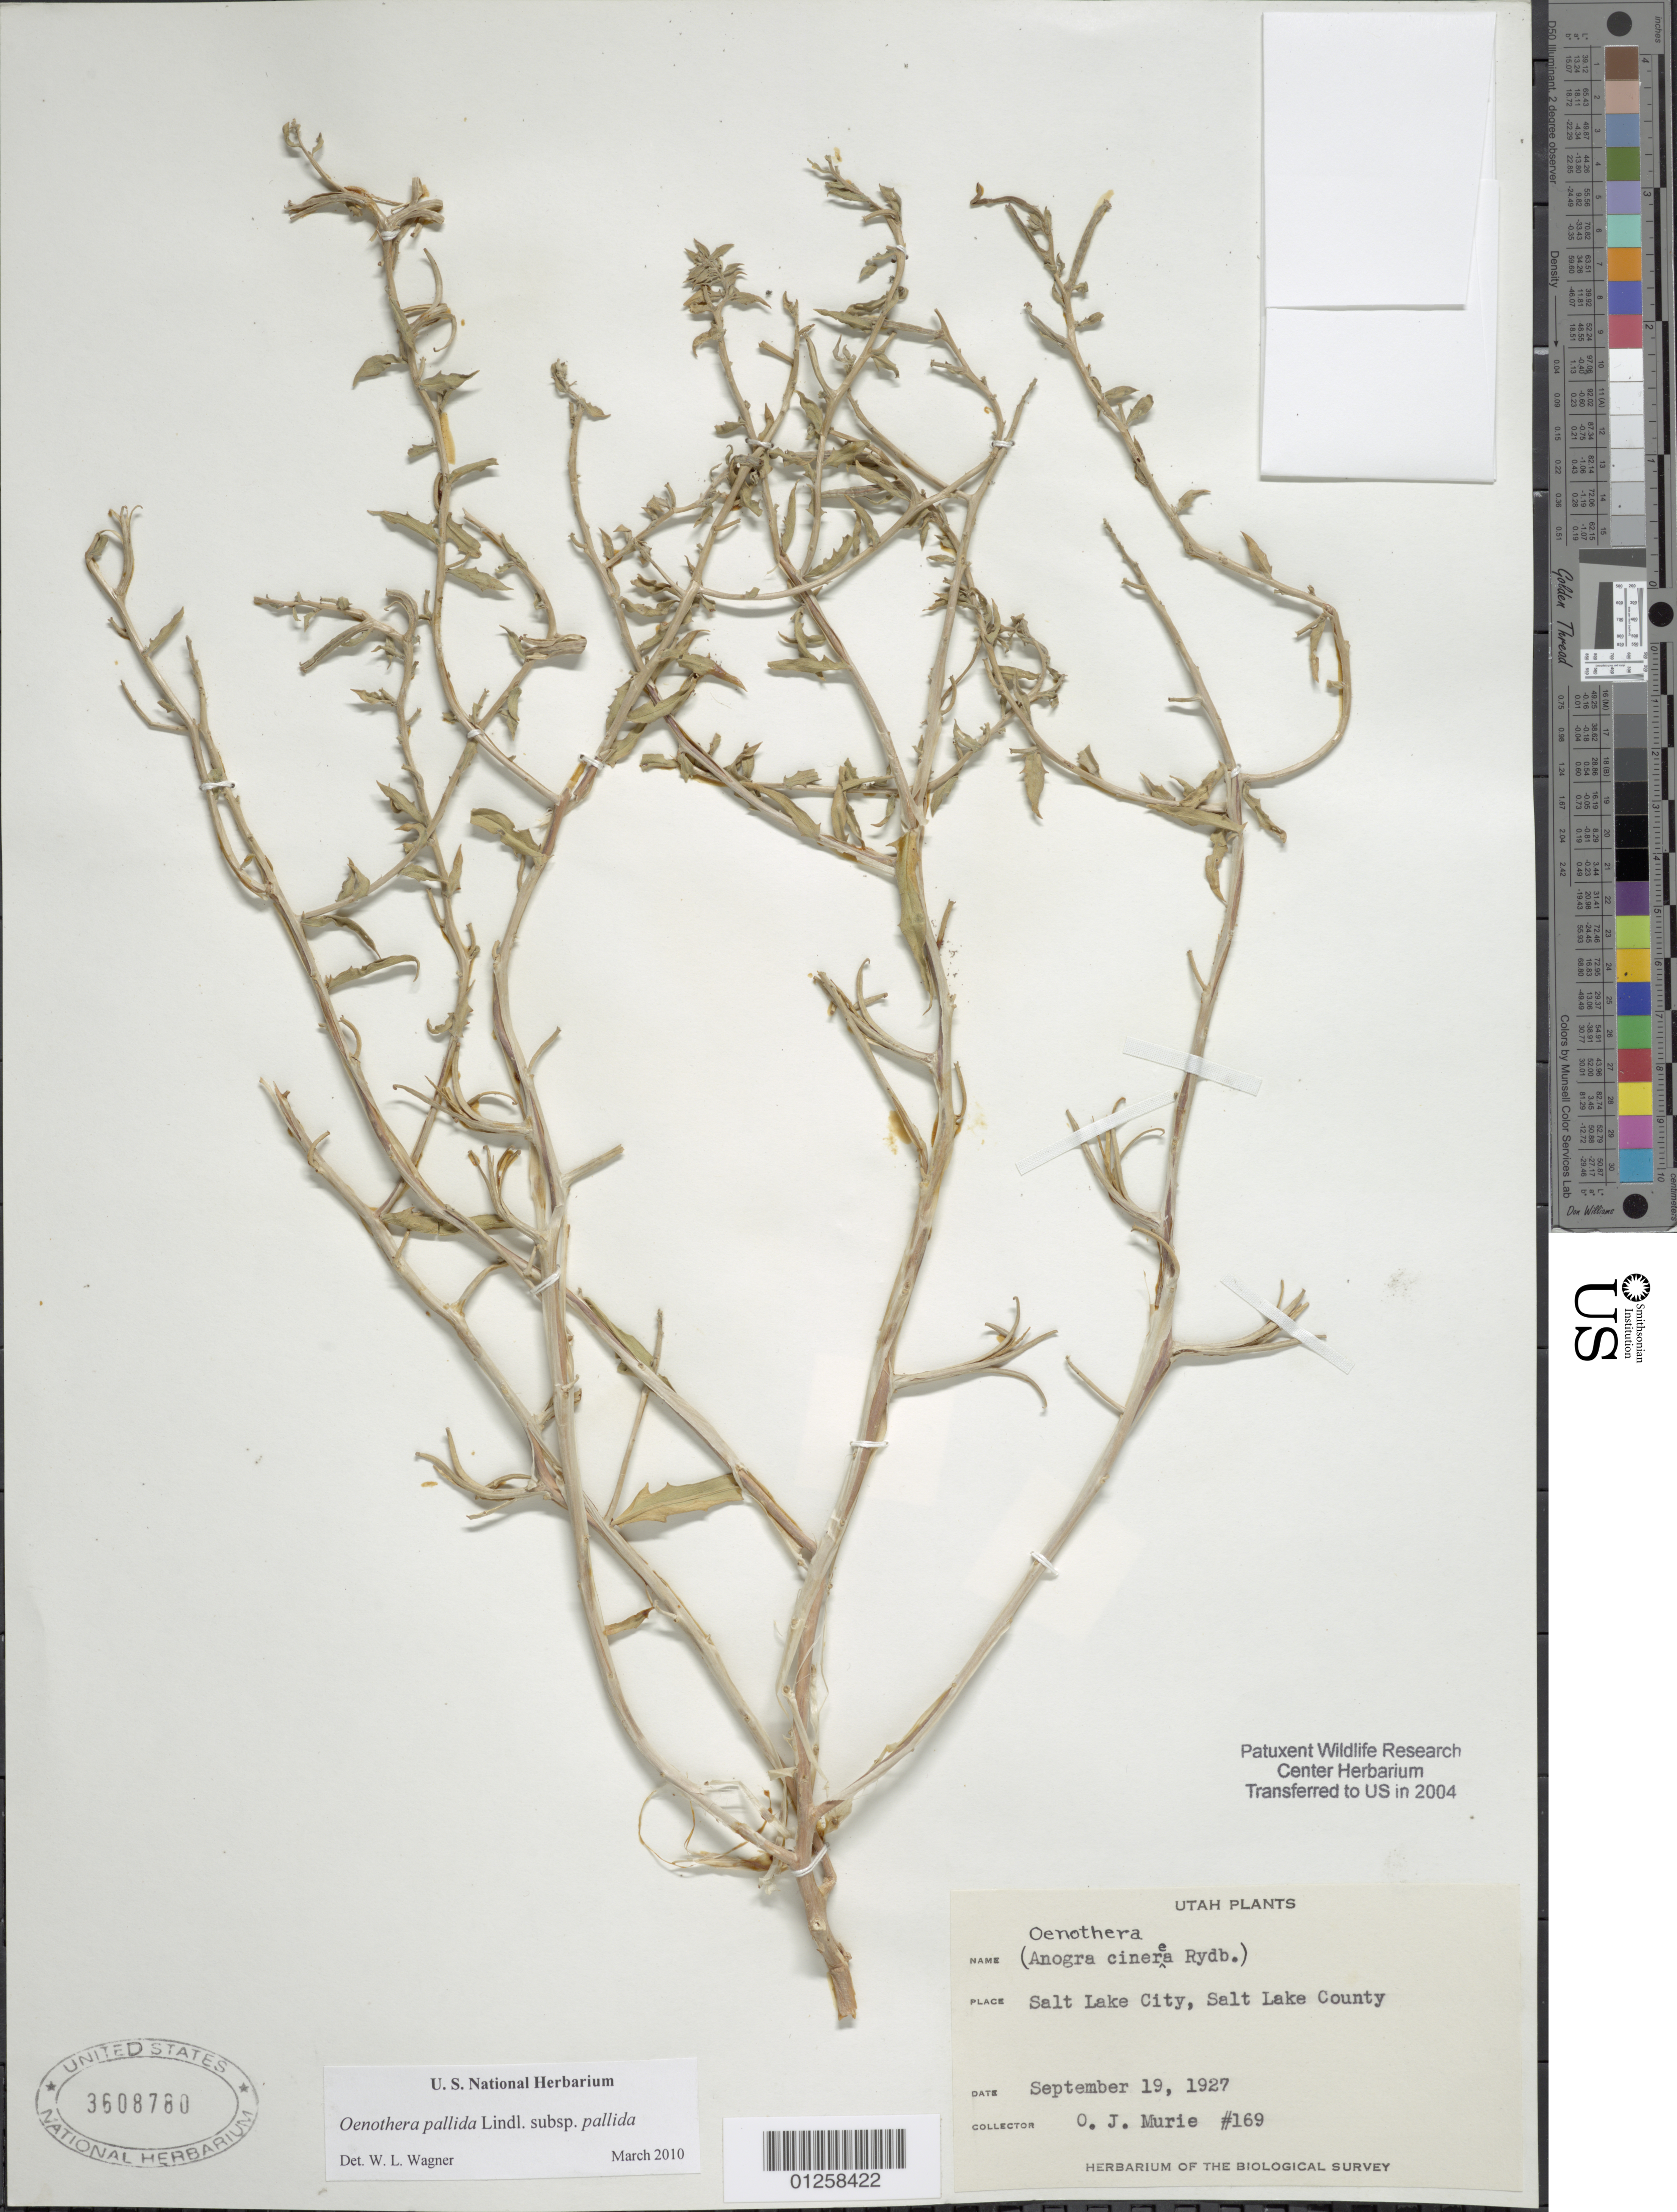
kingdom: Plantae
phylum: Tracheophyta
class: Magnoliopsida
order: Myrtales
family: Onagraceae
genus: Oenothera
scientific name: Oenothera pallida subsp. pallida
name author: Lindl.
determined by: Wagner, W. L., (BOT), Smithsonian Institution - National Museum of Natural History (UNITED STATES)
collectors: O. Murie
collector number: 169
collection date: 1927-09-19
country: United States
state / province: Utah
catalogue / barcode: US 3608780